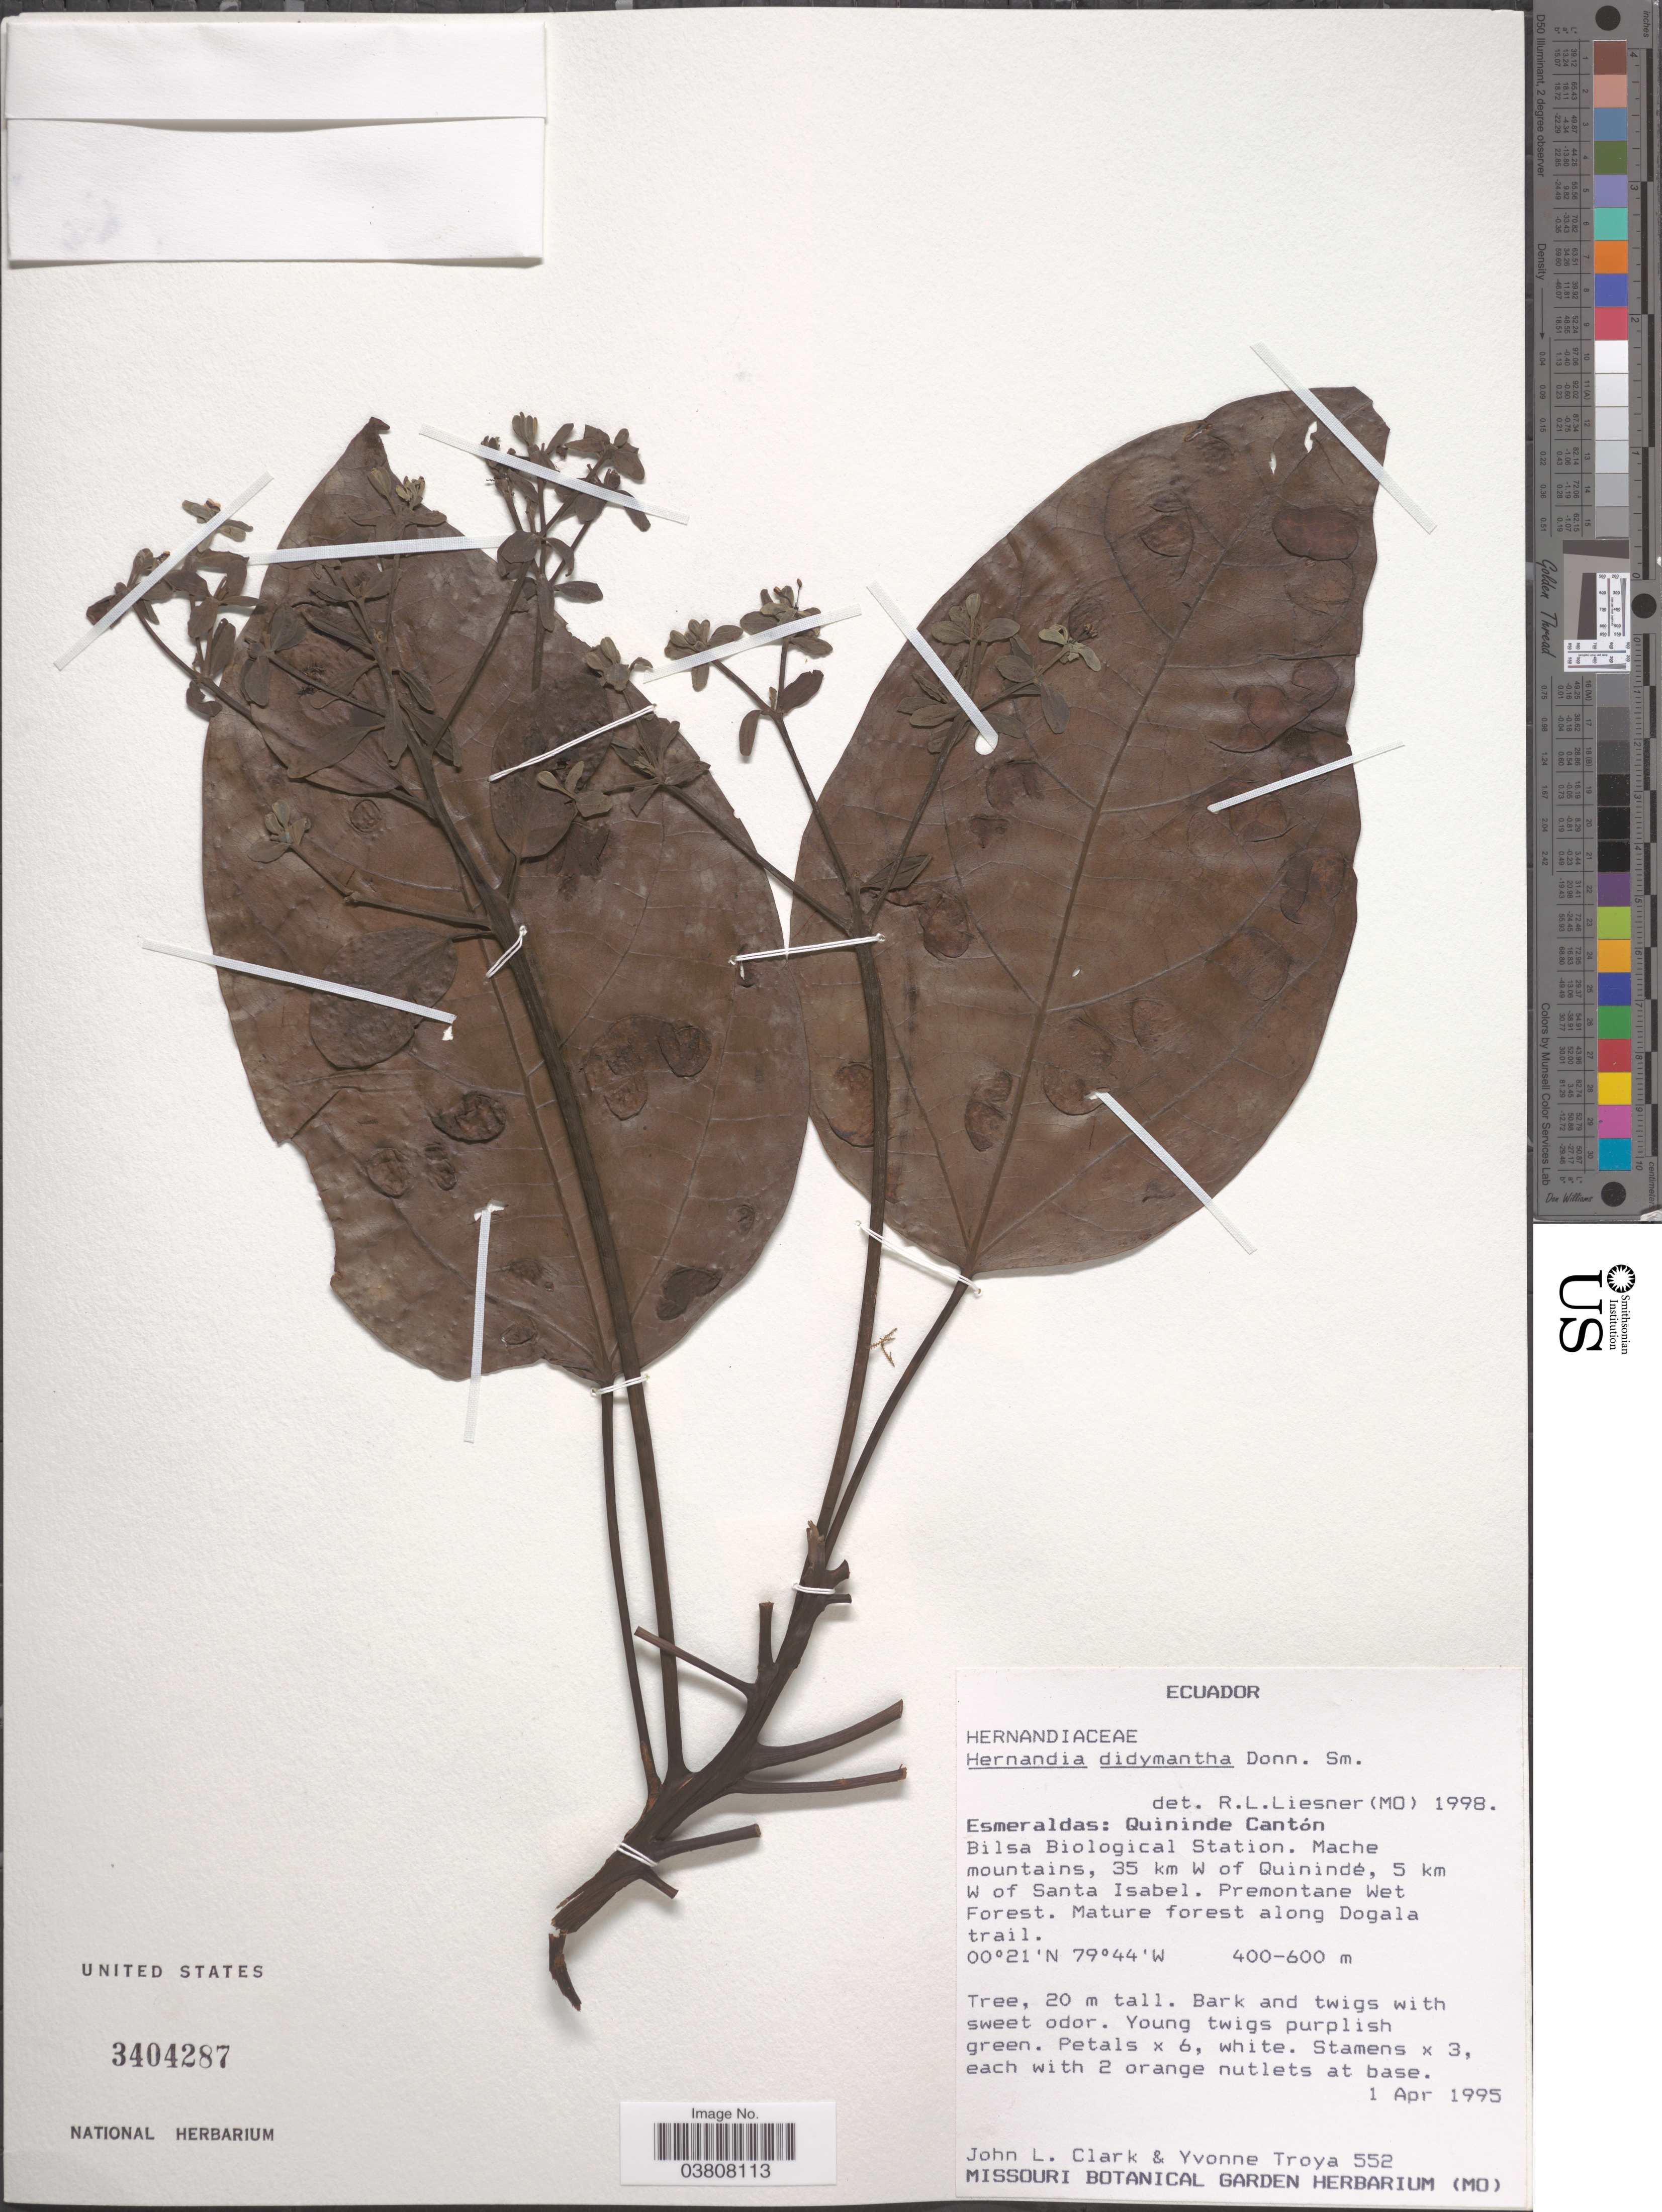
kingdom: Plantae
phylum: Tracheophyta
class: Magnoliopsida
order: Laurales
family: Hernandiaceae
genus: Hernandia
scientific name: Hernandia didymantha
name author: Donn. Sm.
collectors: J. L. Clark & Y. Troya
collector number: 552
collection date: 1995-04-01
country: Ecuador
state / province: Esmeraldas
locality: Quininde Cantón. Bilsa Biological Station. Mache mountains, 35 km W of Quinindé, 5 km W of Santa Isabel. Premontane Wet Forest. Mature forest along Dogala trail.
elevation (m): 400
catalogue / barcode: US 3404287